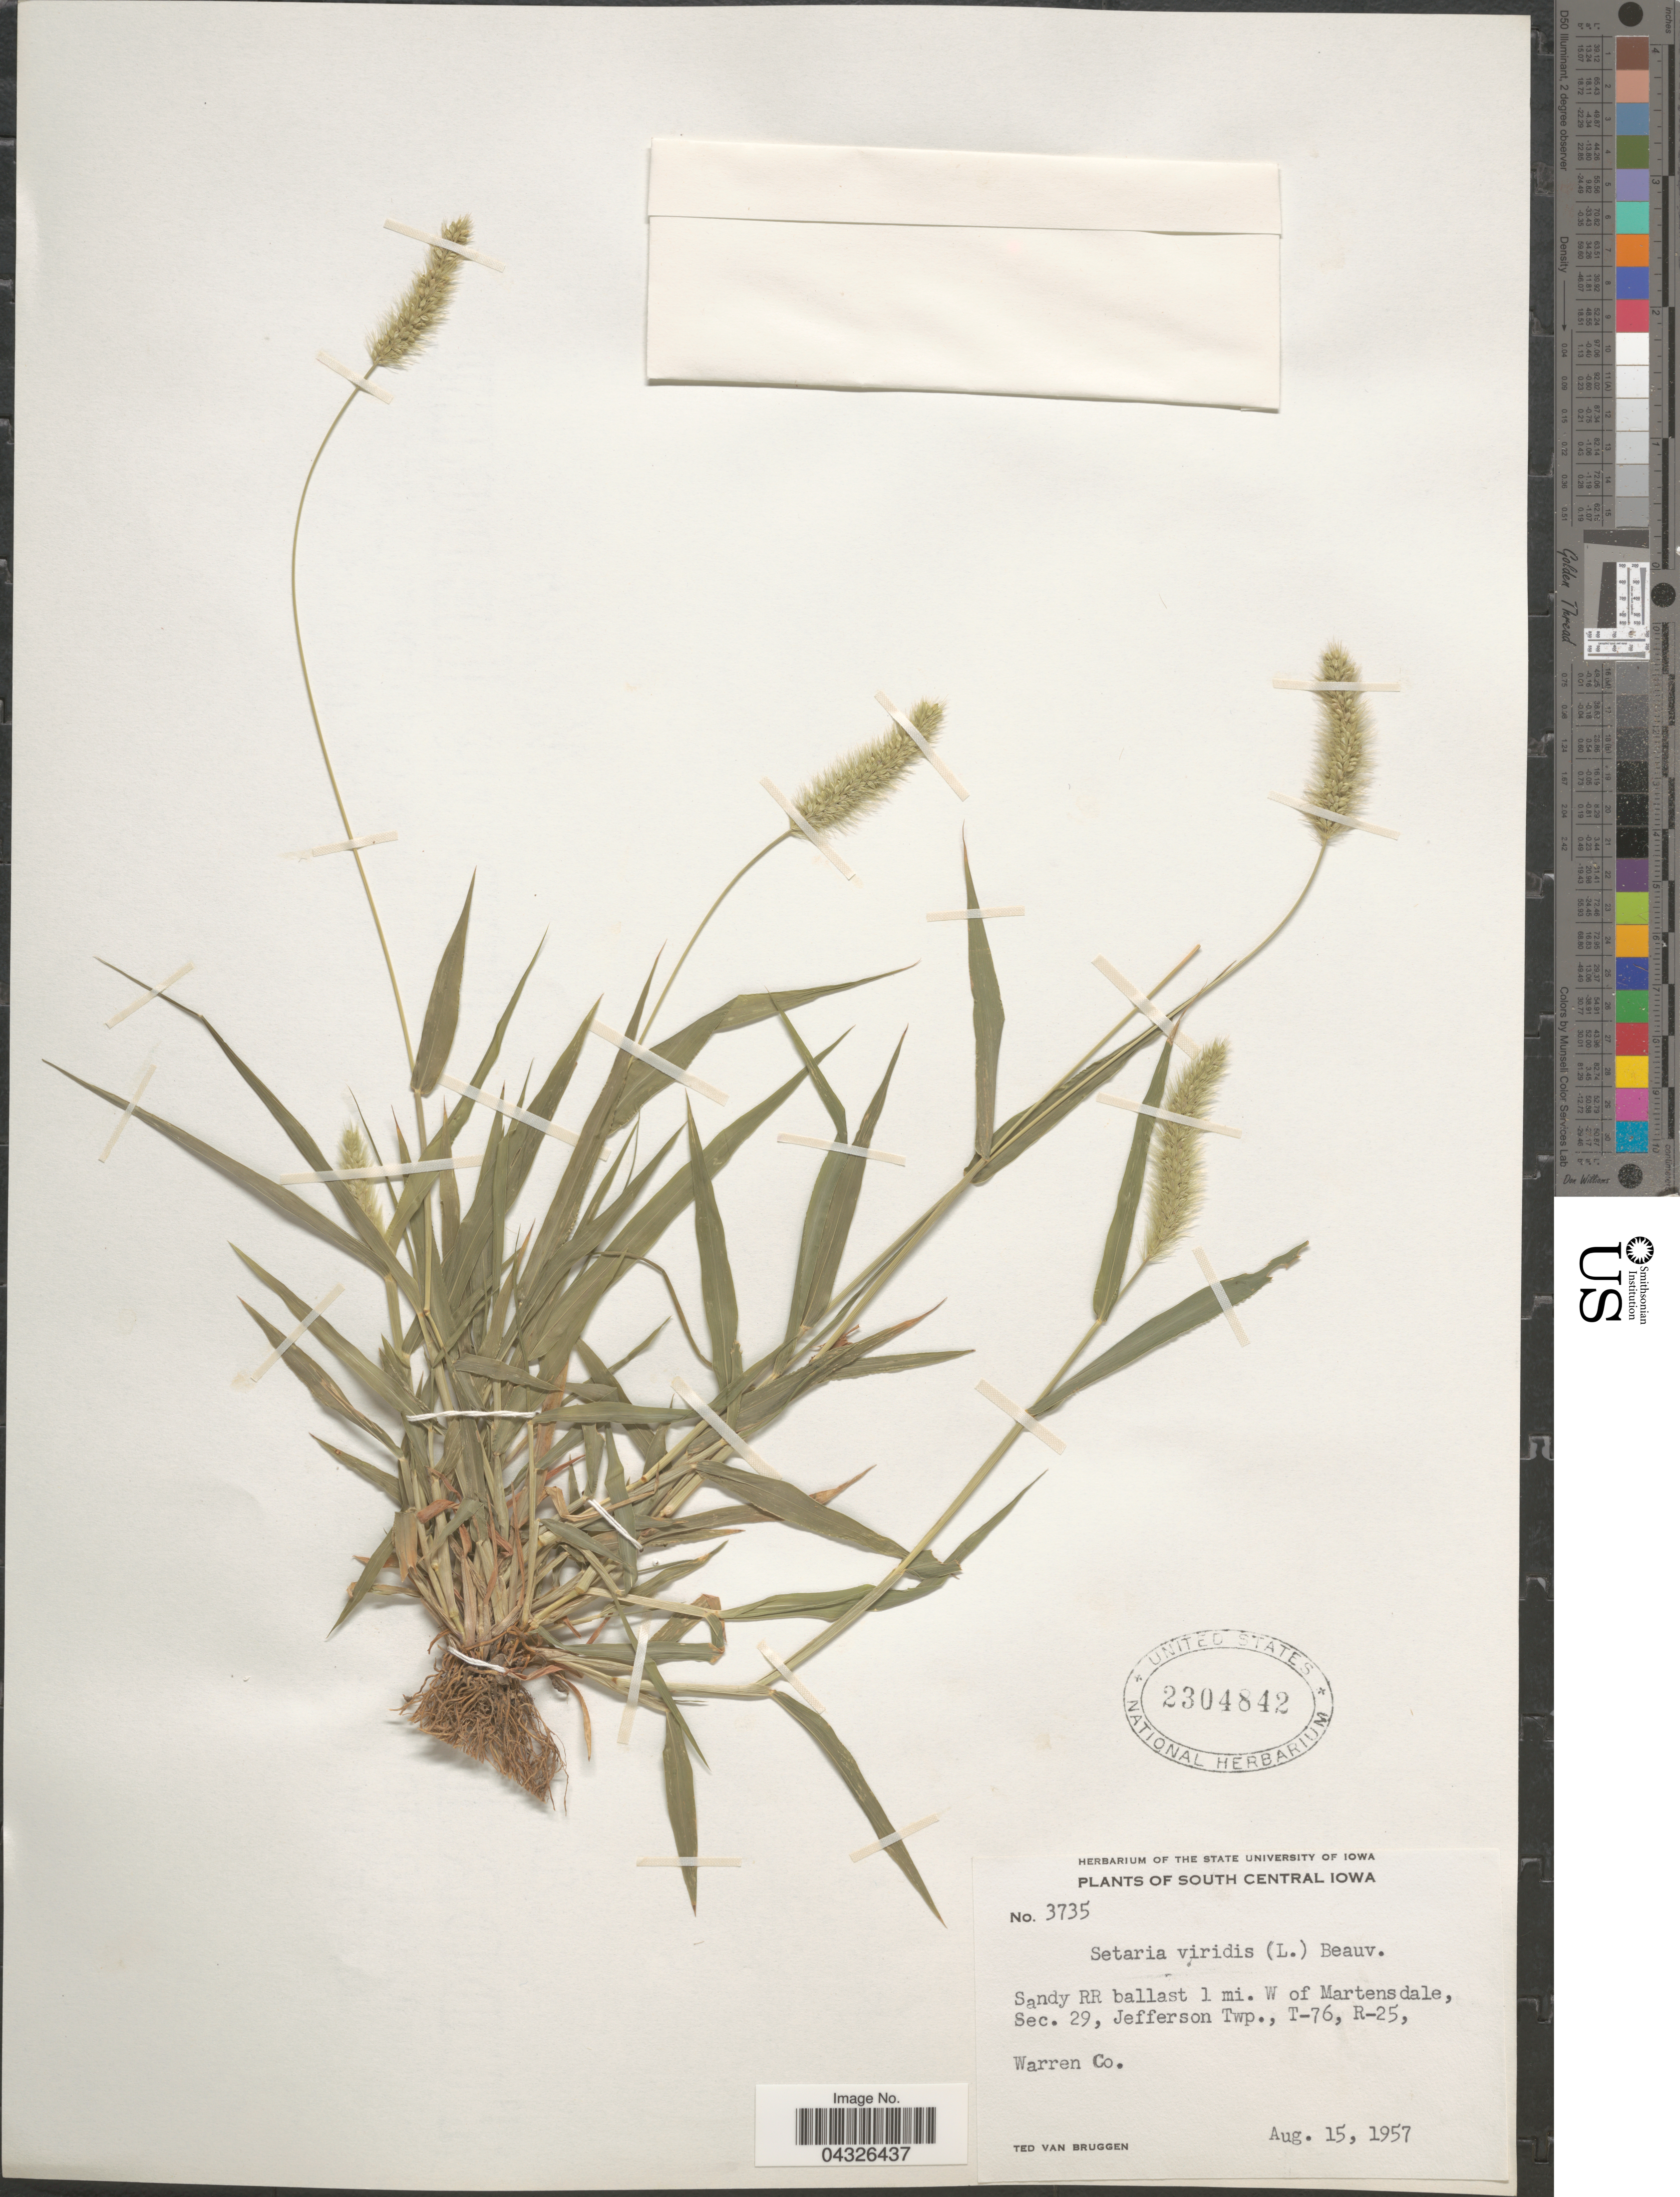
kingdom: Plantae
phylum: Tracheophyta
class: Liliopsida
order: Poales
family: Poaceae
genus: Setaria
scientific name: Setaria viridis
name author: (L.) P. Beauv.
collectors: T. van Bruggen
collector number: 3735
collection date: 1957-08-15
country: United States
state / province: Iowa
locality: South Central Iowa. Sandy RR ballast 1 mi. W of Martensdale, Sec. 29, Jefferson Twp., T-76, R-25, Warren Co.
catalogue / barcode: US 2304842